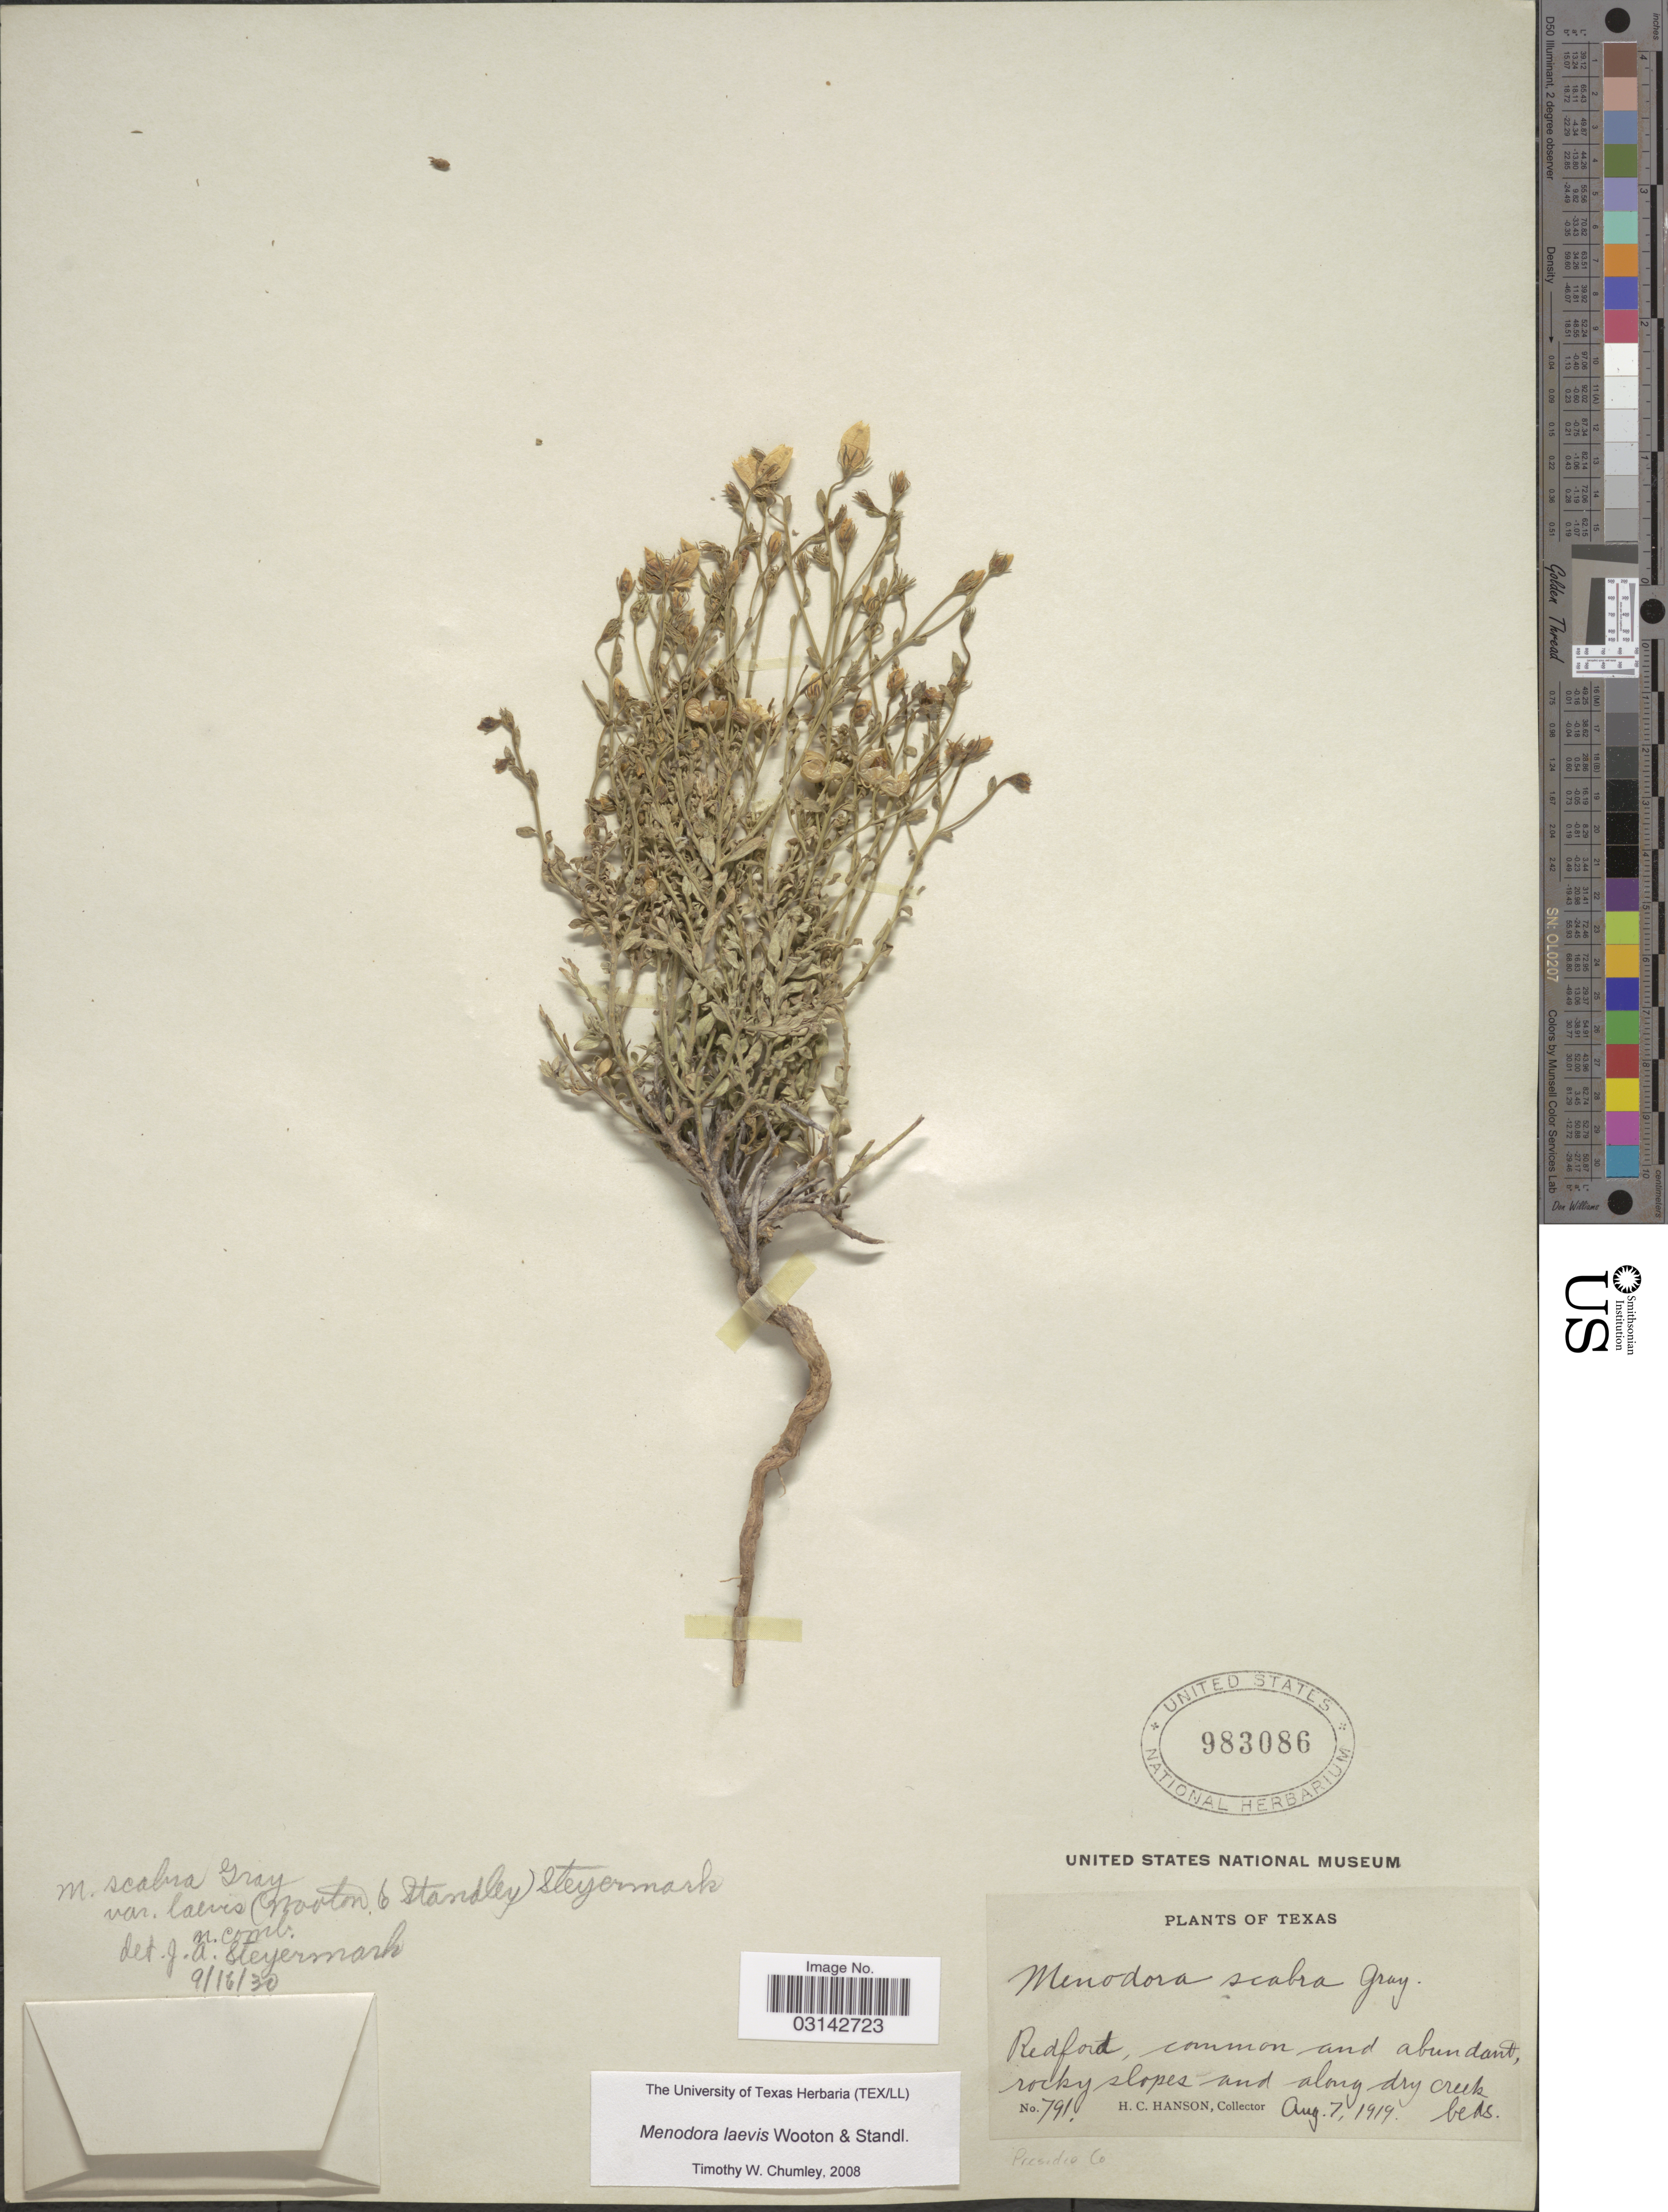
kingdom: Plantae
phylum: Tracheophyta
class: Magnoliopsida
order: Lamiales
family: Oleaceae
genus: Menodora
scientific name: Menodora laevis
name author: Wooton & Standl.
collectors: H. Hanson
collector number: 791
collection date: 1919-08-07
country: United States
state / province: Texas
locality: Redford, common and abundant, rocky slopes and along dry creek beds. Presidio Co.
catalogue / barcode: US 983086